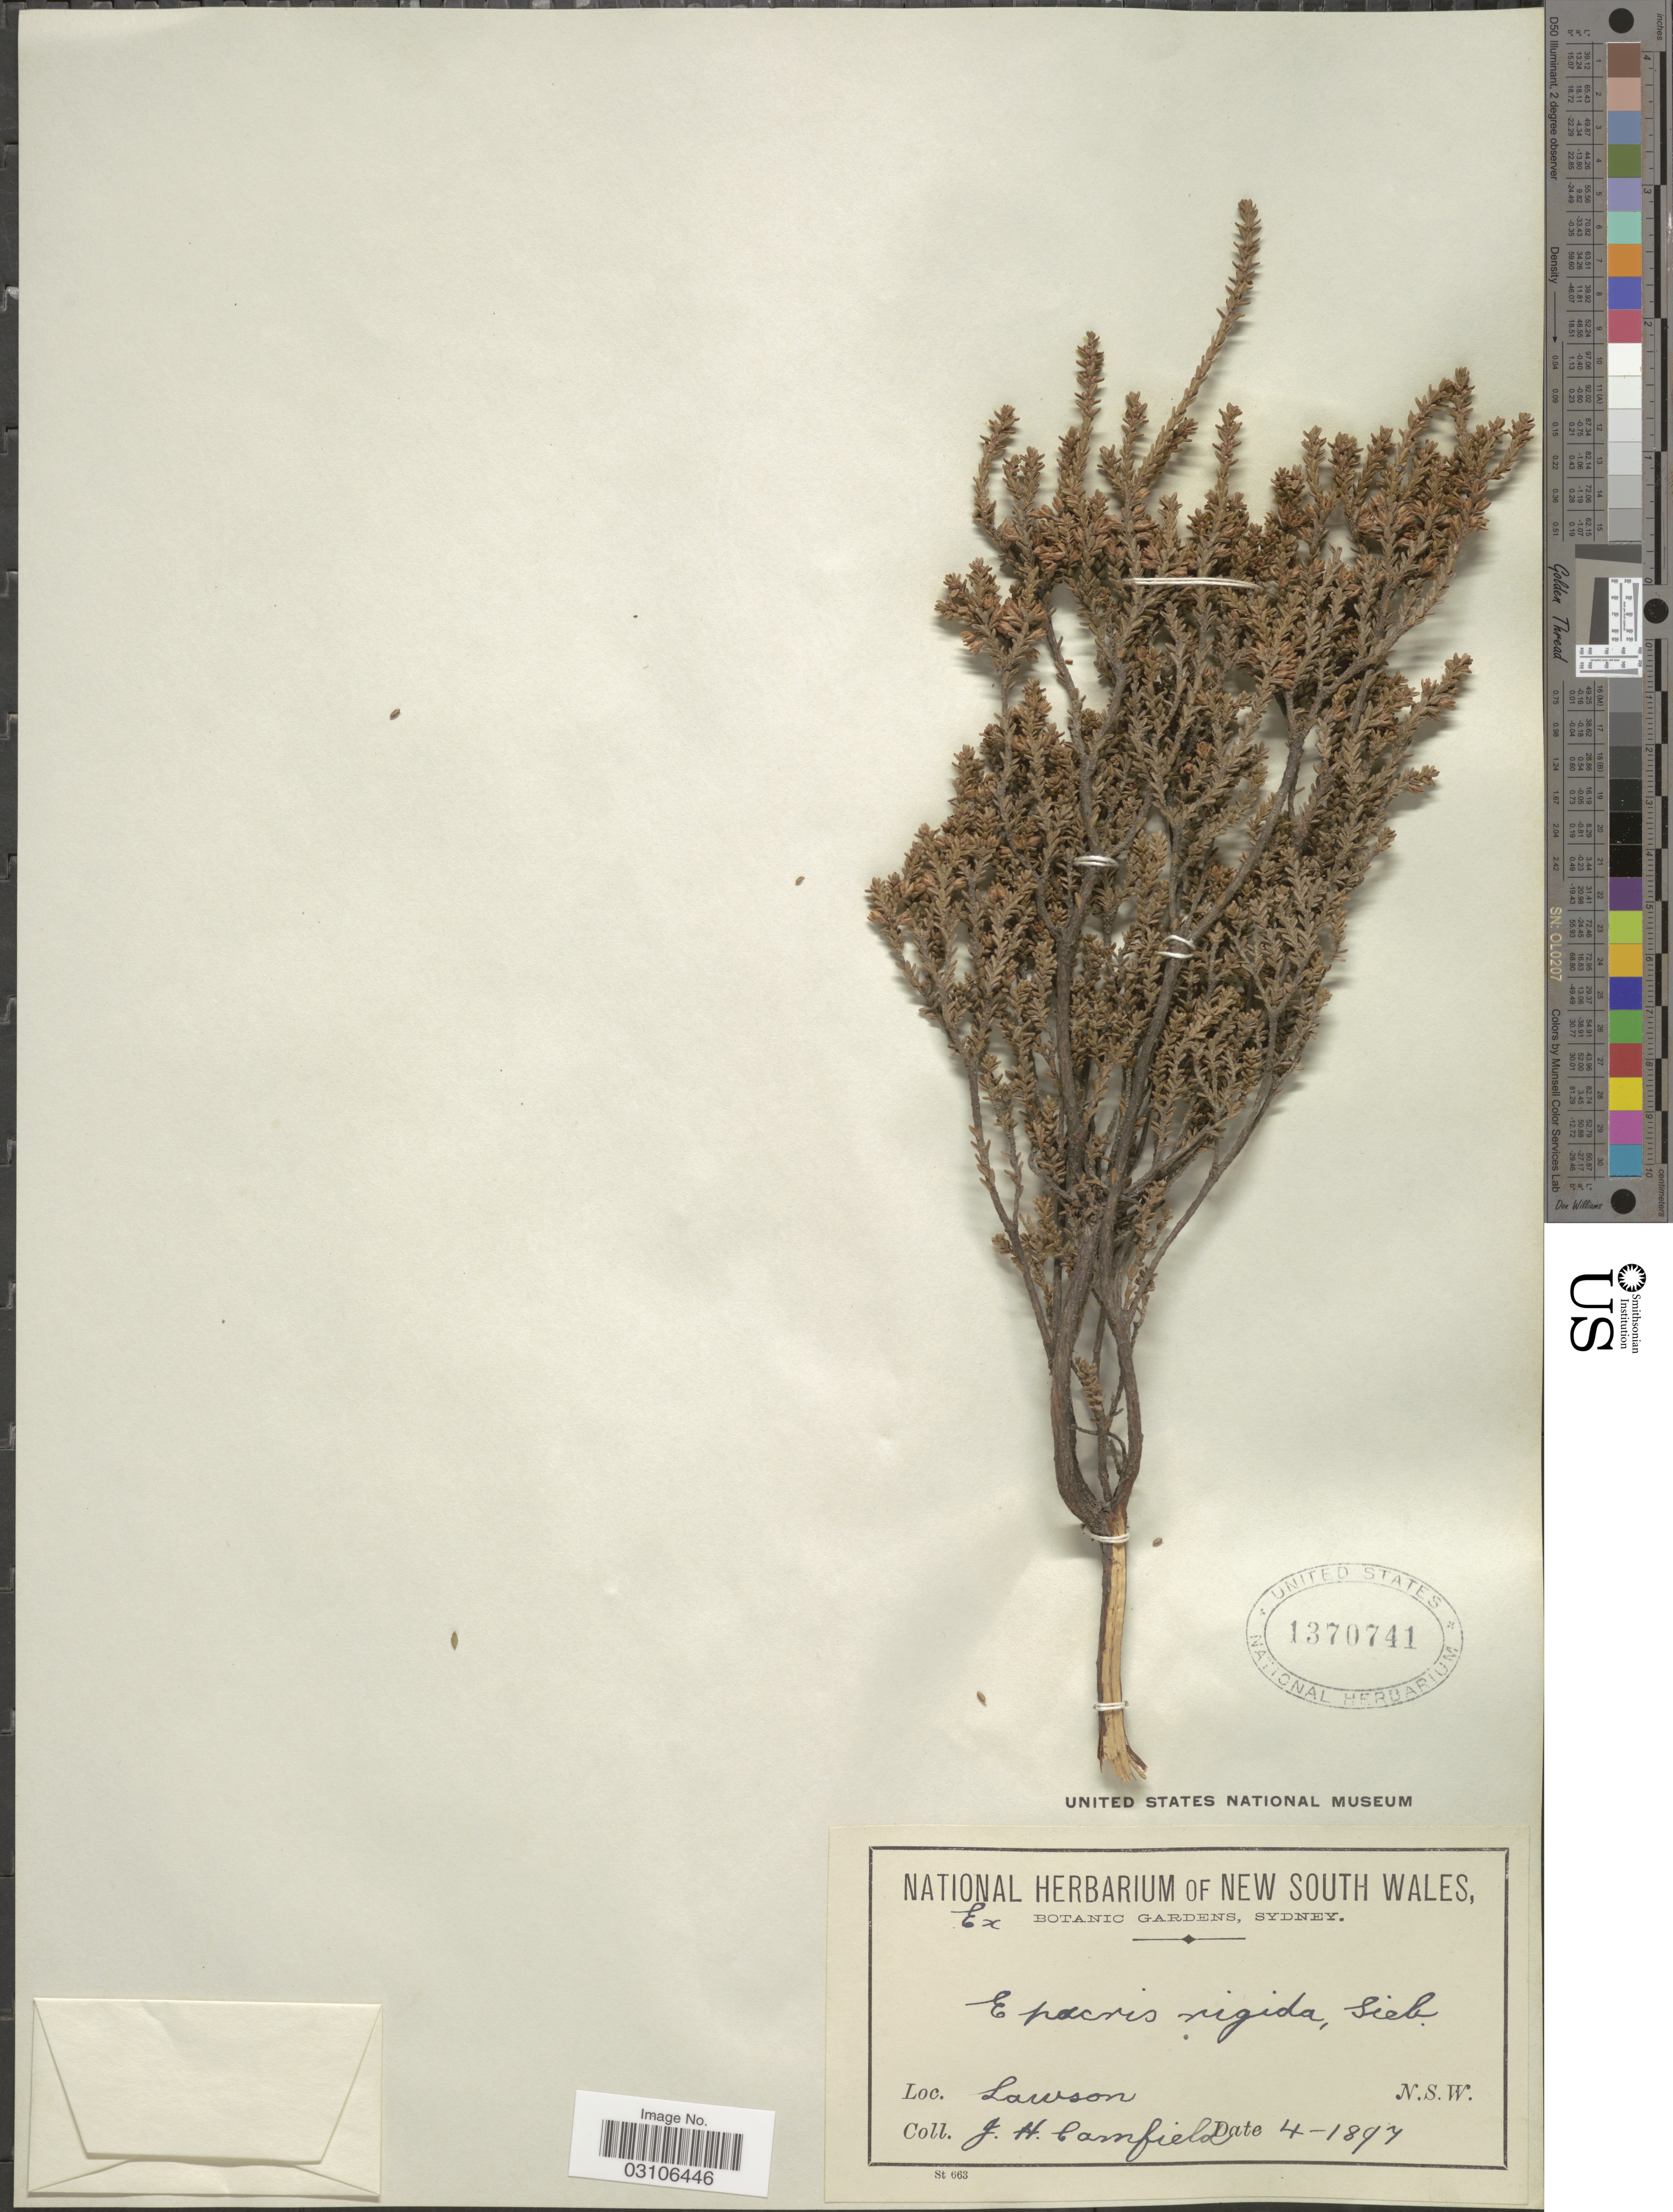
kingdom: Plantae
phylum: Tracheophyta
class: Magnoliopsida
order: Ericales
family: Ericaceae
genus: Epacris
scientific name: Epacris rigida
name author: Sieber ex Spreng.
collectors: J. Camfield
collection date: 1897-04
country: Australia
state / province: New South Wales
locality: Lawson.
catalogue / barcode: US 1370741